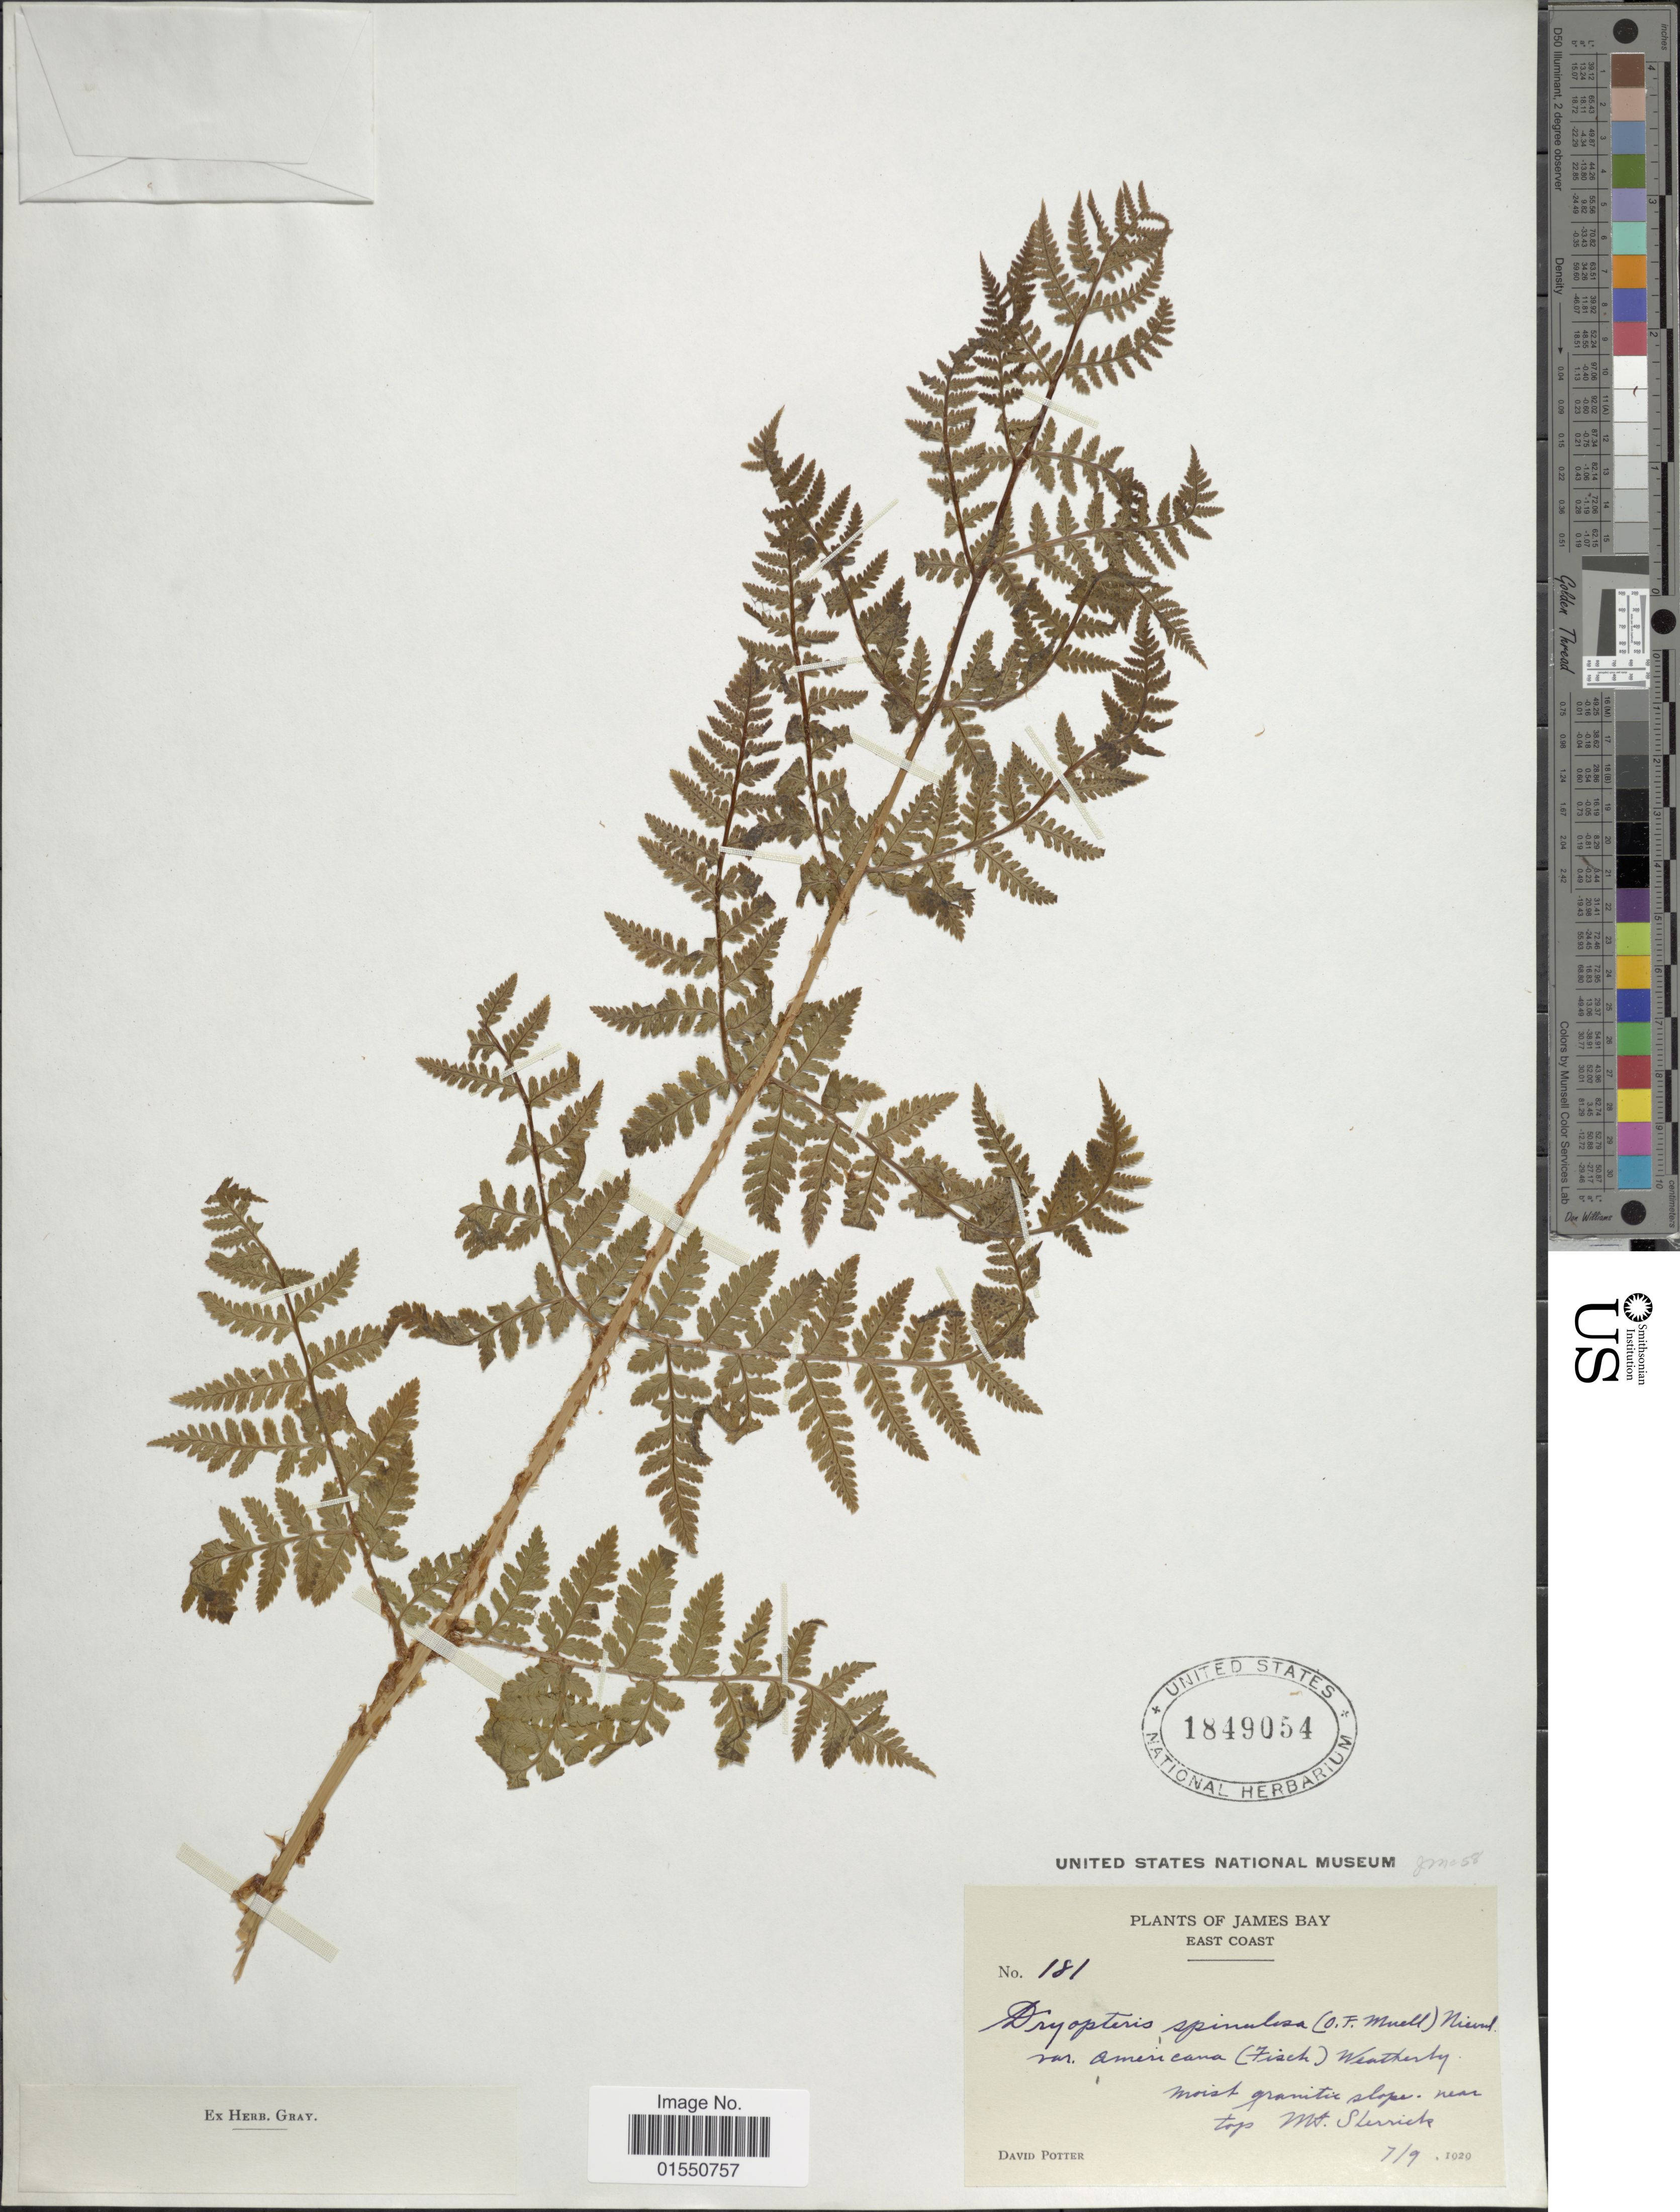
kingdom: Plantae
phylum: Tracheophyta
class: Polypodiopsida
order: Polypodiales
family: Dryopteridaceae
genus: Dryopteris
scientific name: Dryopteris expansa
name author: (C. Presl) Fraser-Jenk. & Jermy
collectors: D. Potter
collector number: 181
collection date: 1920-07-09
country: Canada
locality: James Bay, East Coast, moist granite slope near top Mt. Sherrick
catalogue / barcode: US 1849054